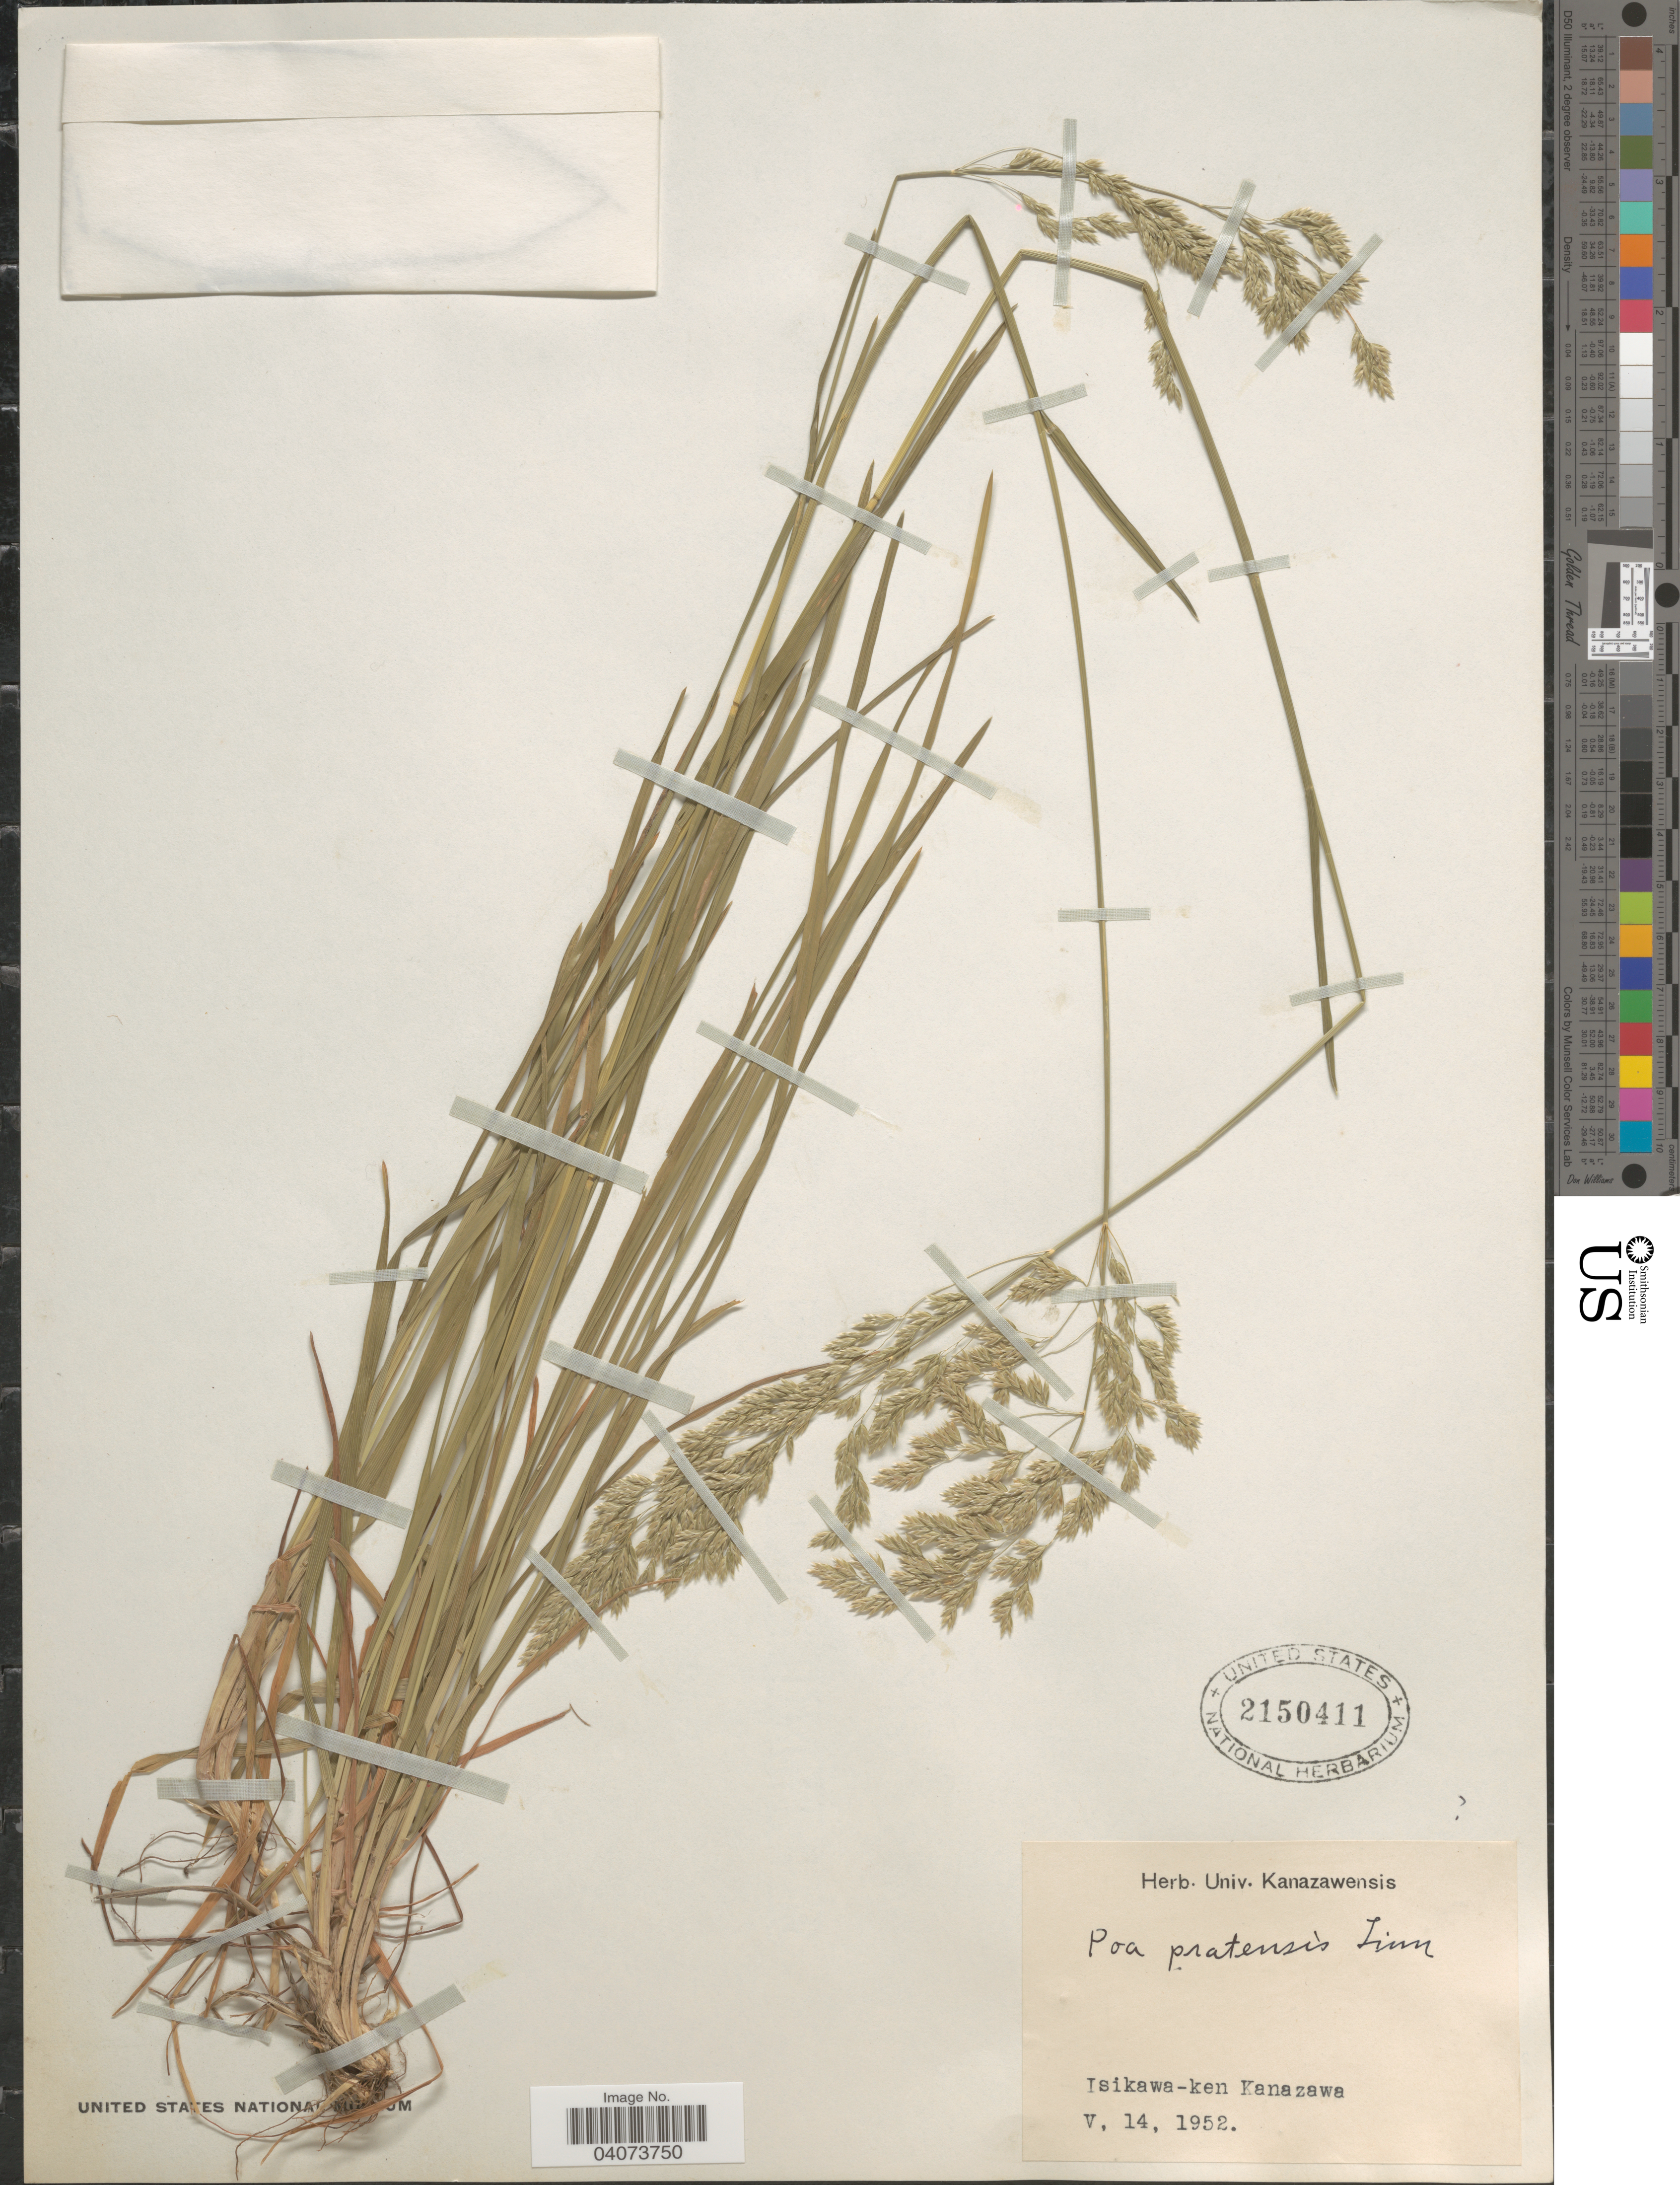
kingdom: Plantae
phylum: Tracheophyta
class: Liliopsida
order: Poales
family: Poaceae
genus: Poa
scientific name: Poa pratensis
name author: L.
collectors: Ex Herb. Univ. Kanazawensis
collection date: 1952-05-14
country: Japan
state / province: Isikawa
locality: Isikawa-ken Kanazawa.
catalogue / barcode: US 2150411